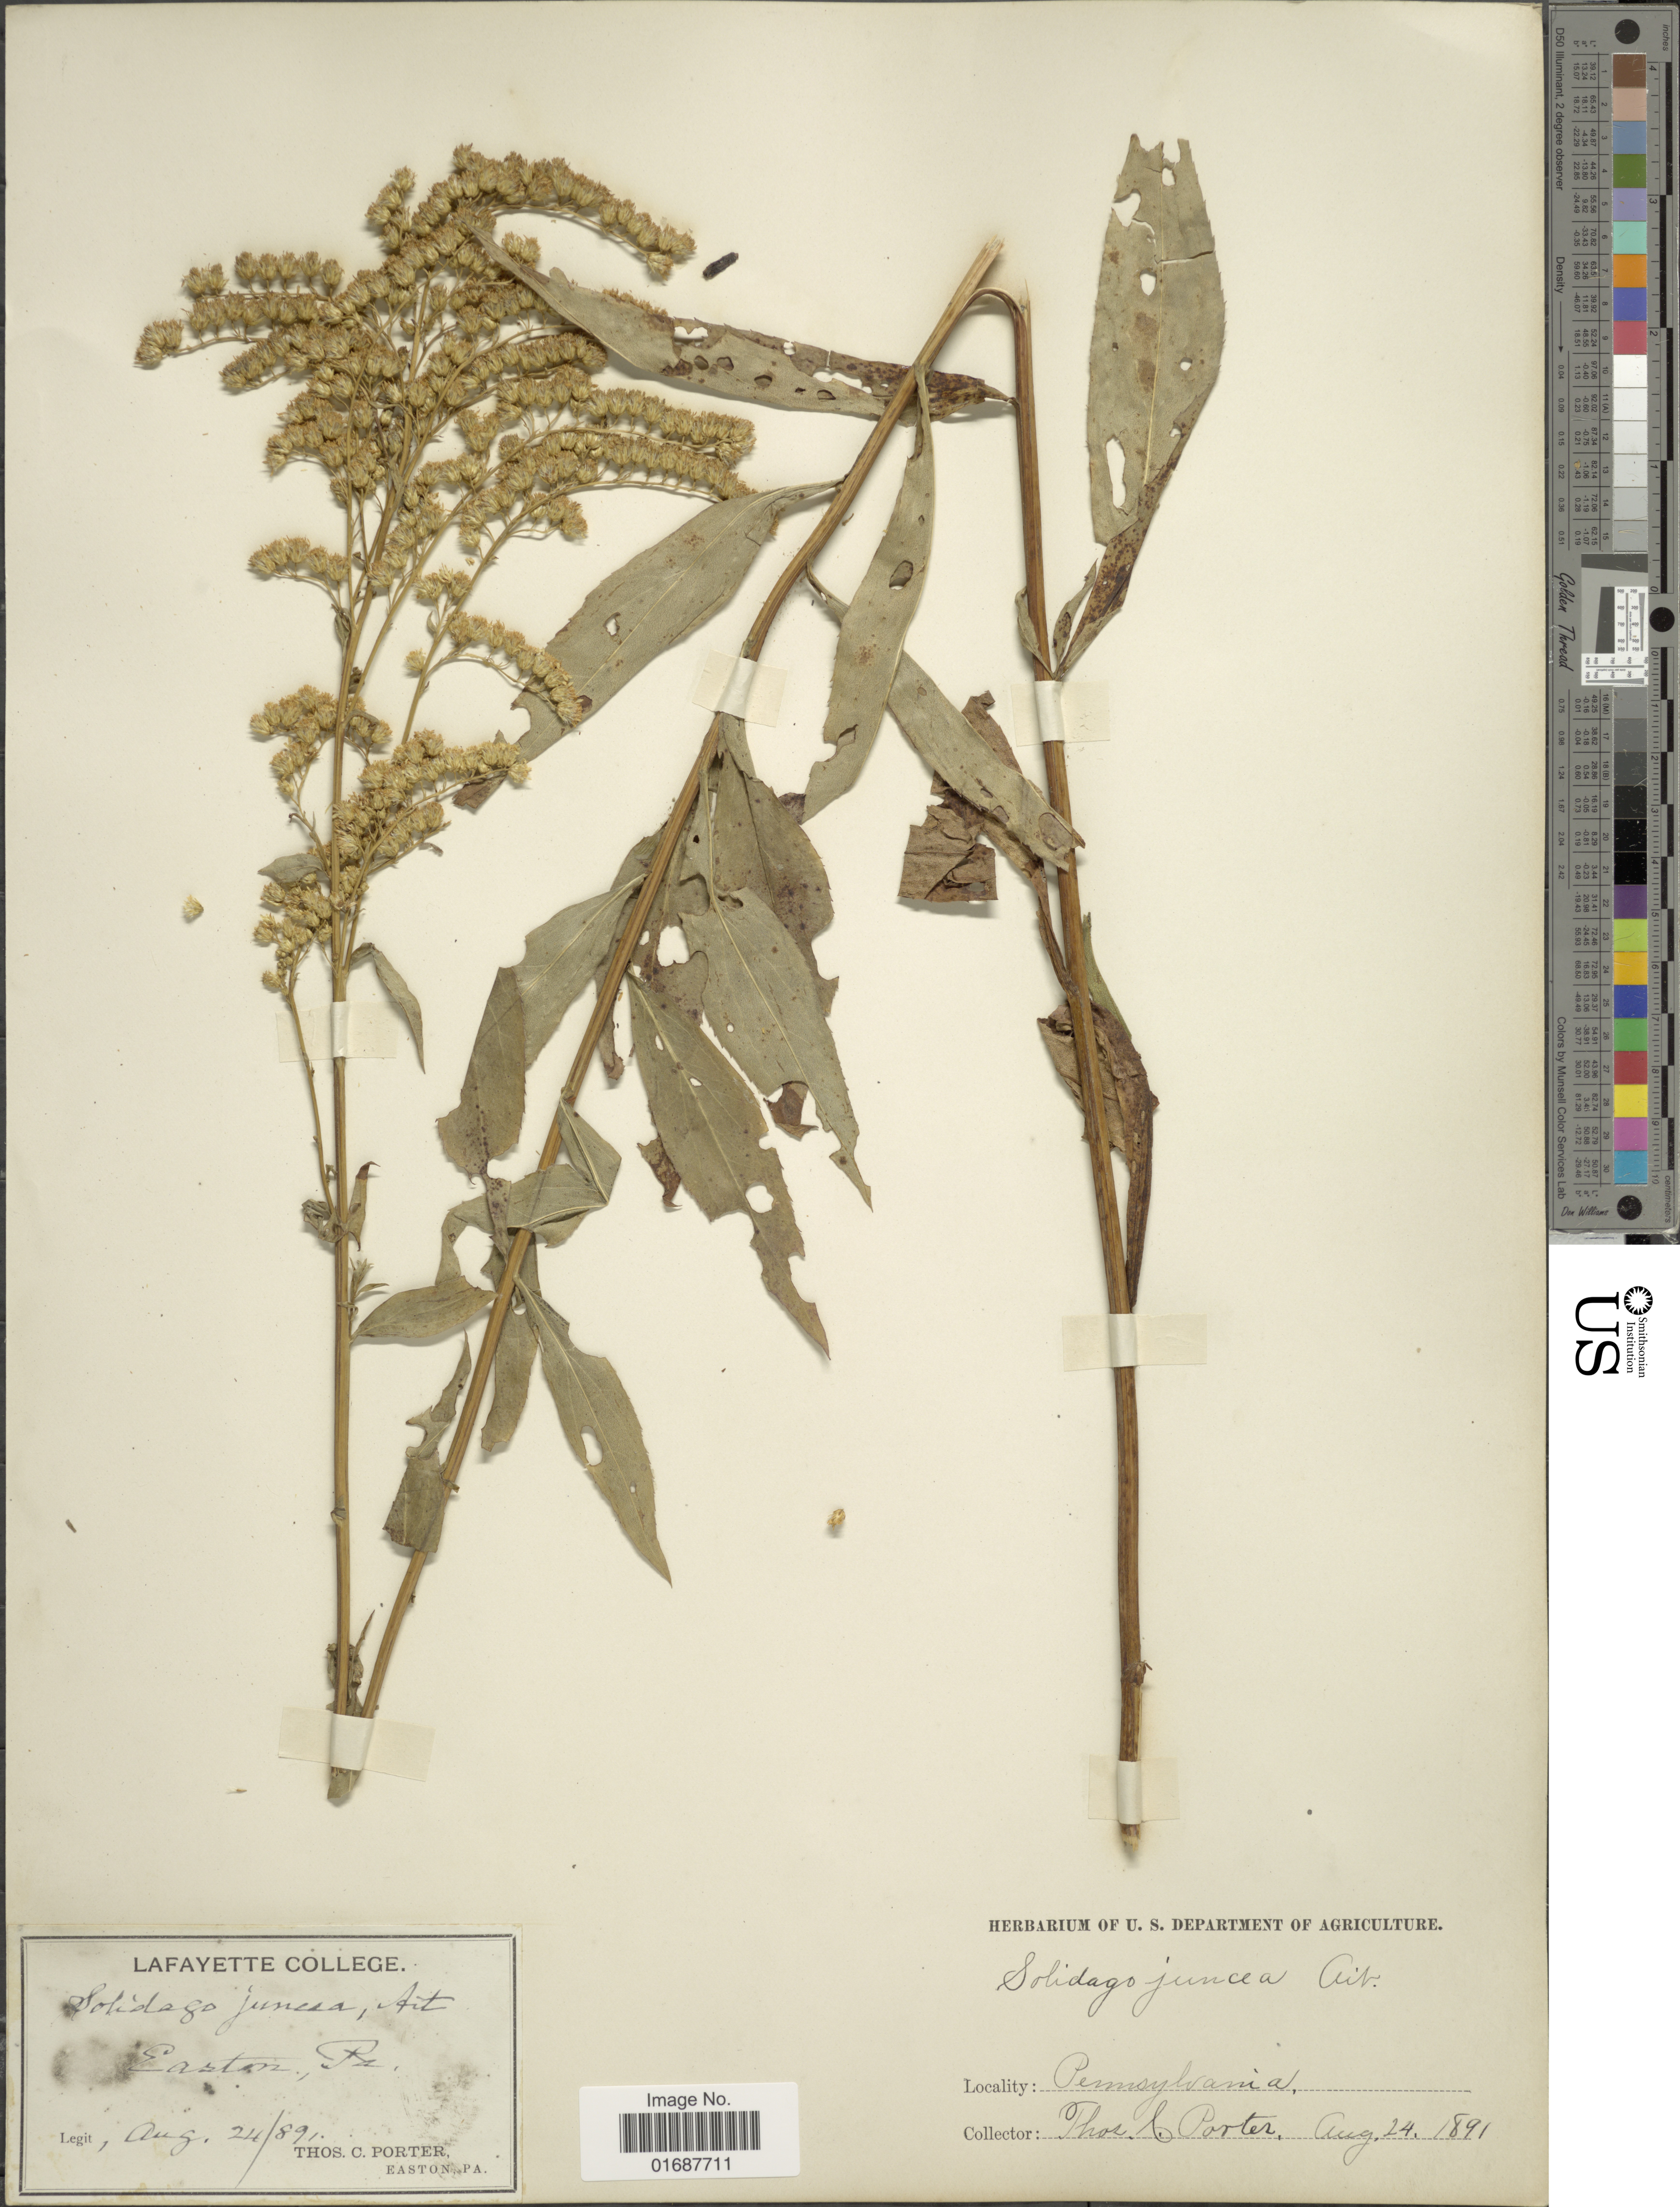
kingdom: Plantae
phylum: Tracheophyta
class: Magnoliopsida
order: Asterales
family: Asteraceae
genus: Solidago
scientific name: Solidago juncea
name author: Aiton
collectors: T. C. Porter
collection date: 1891-08-24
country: United States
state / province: Pennsylvania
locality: Easton